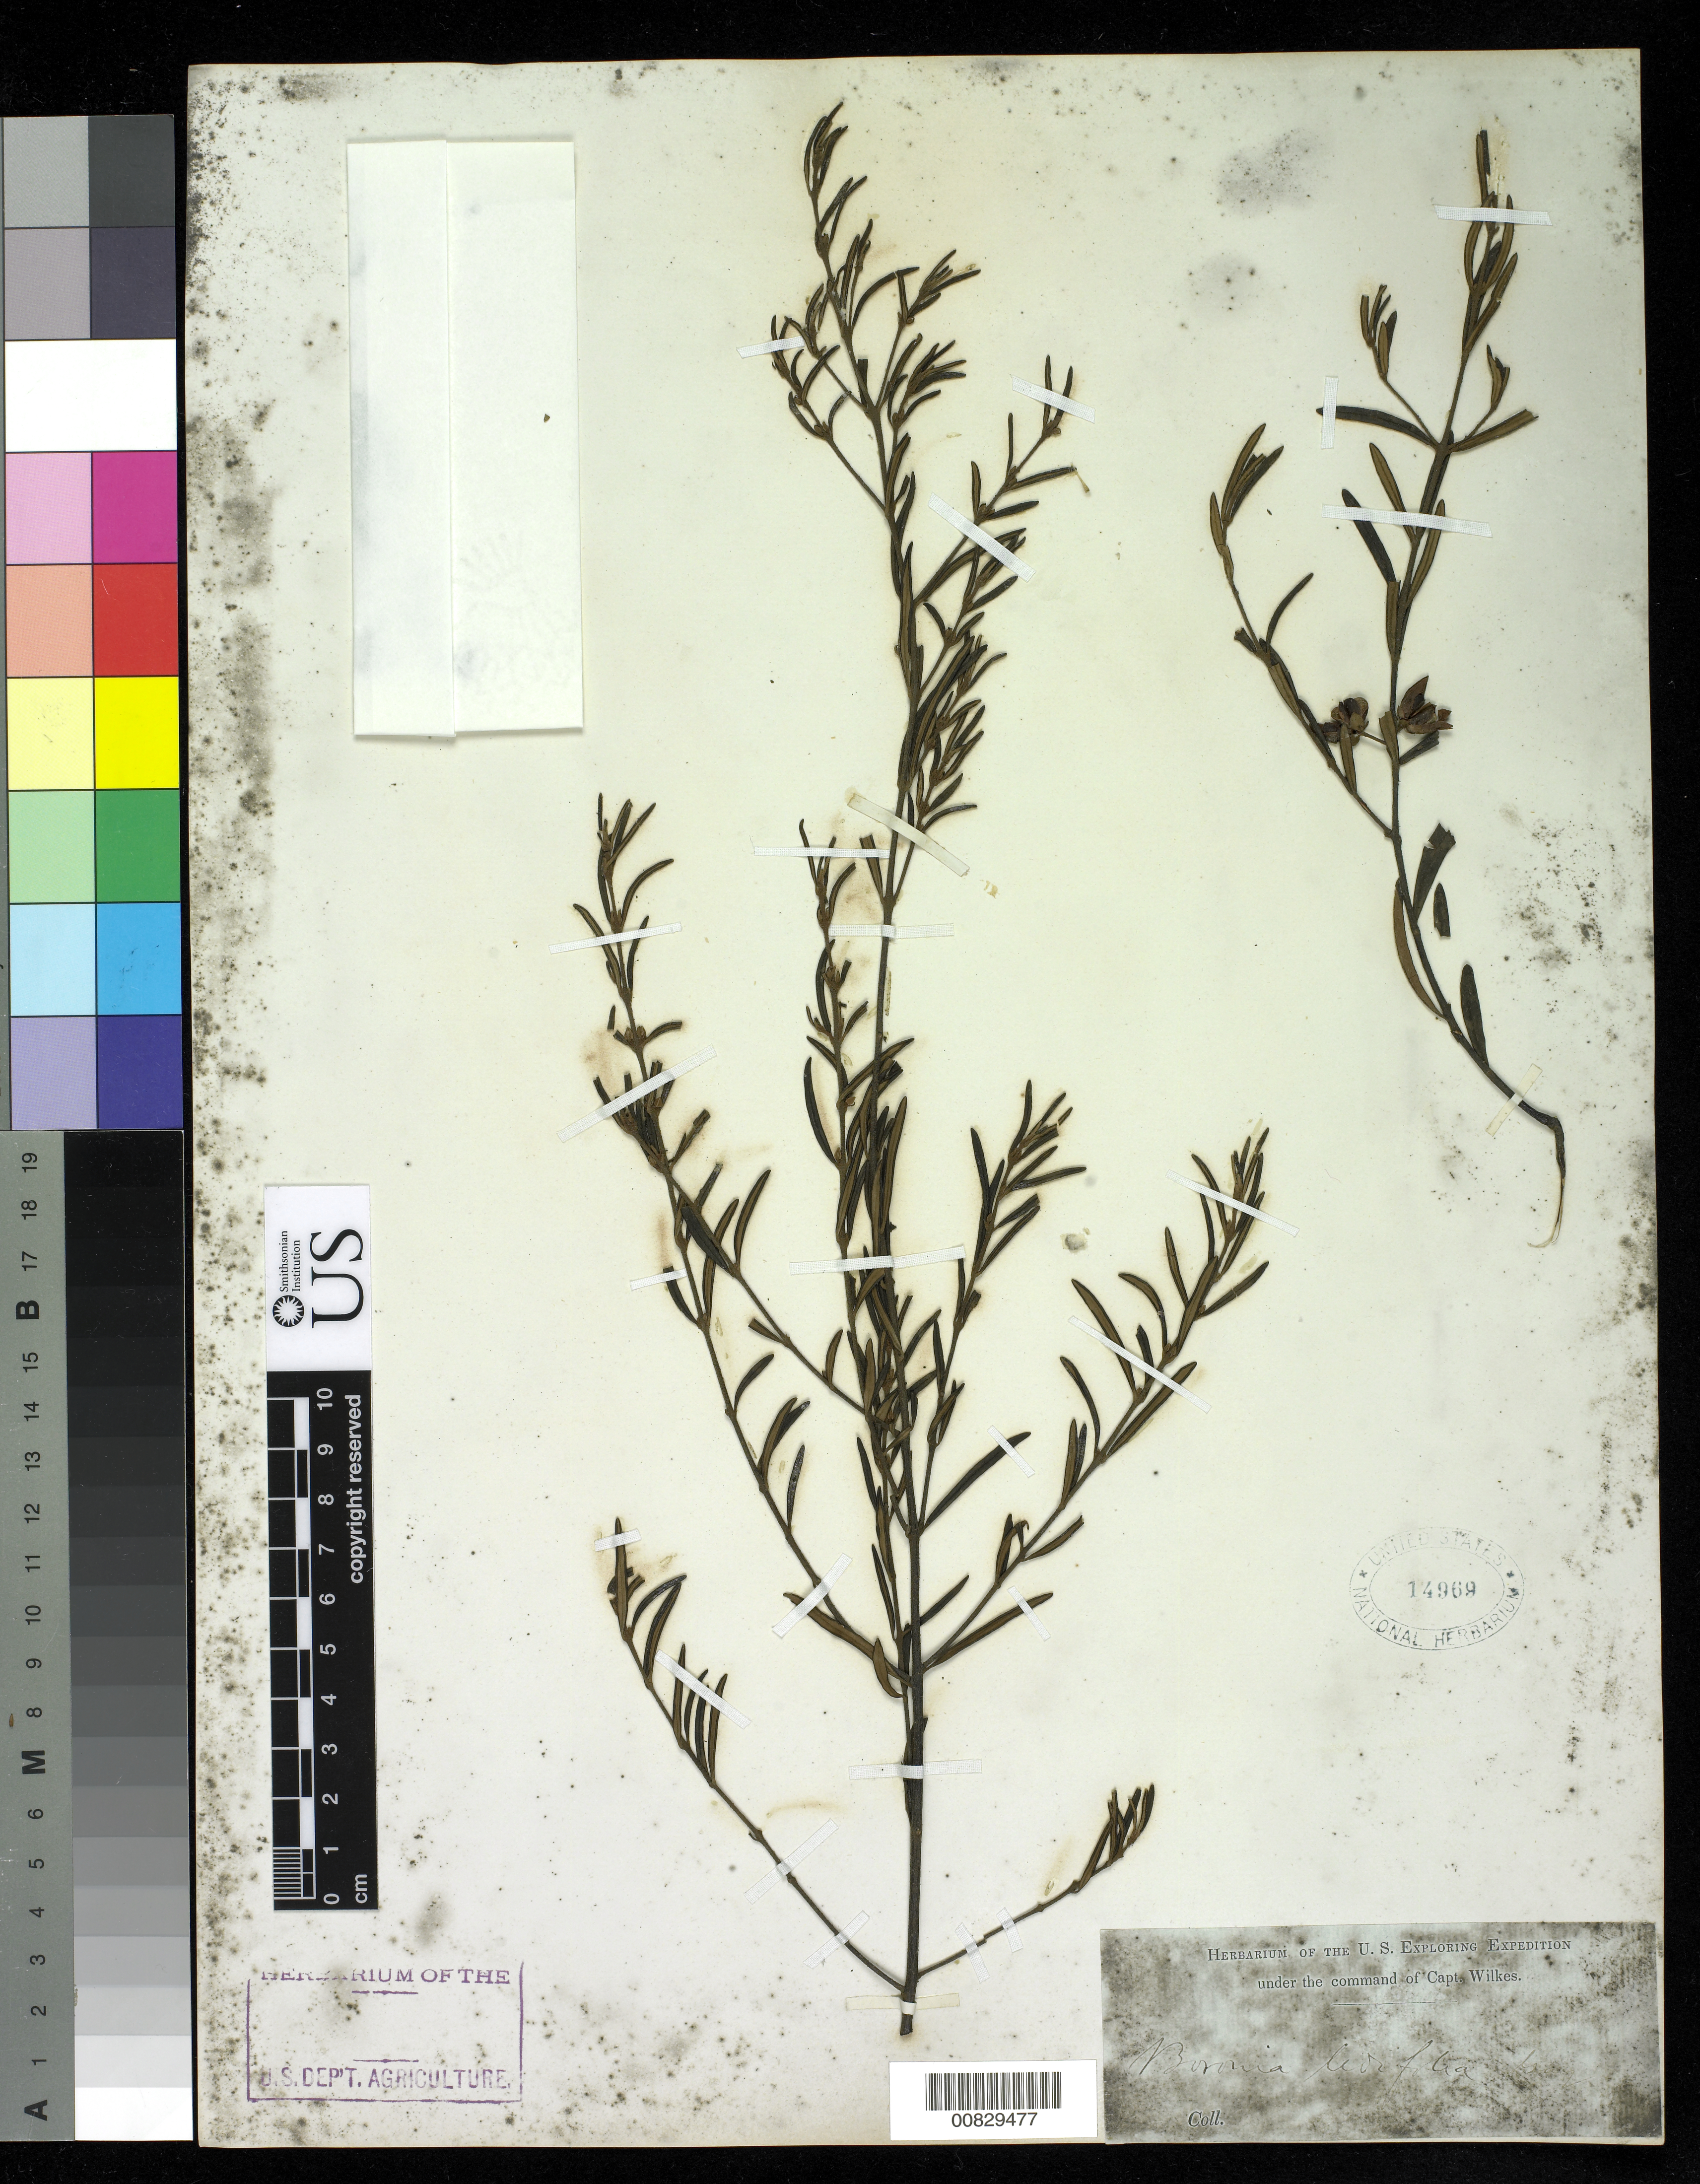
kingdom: Plantae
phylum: Tracheophyta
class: Magnoliopsida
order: Sapindales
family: Rutaceae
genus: Boronia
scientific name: Boronia ledifolia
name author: (Vent.) DC.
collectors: Wilkes Explor. Exped.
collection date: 1838/1842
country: Australia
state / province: New South Wales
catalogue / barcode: US 14969